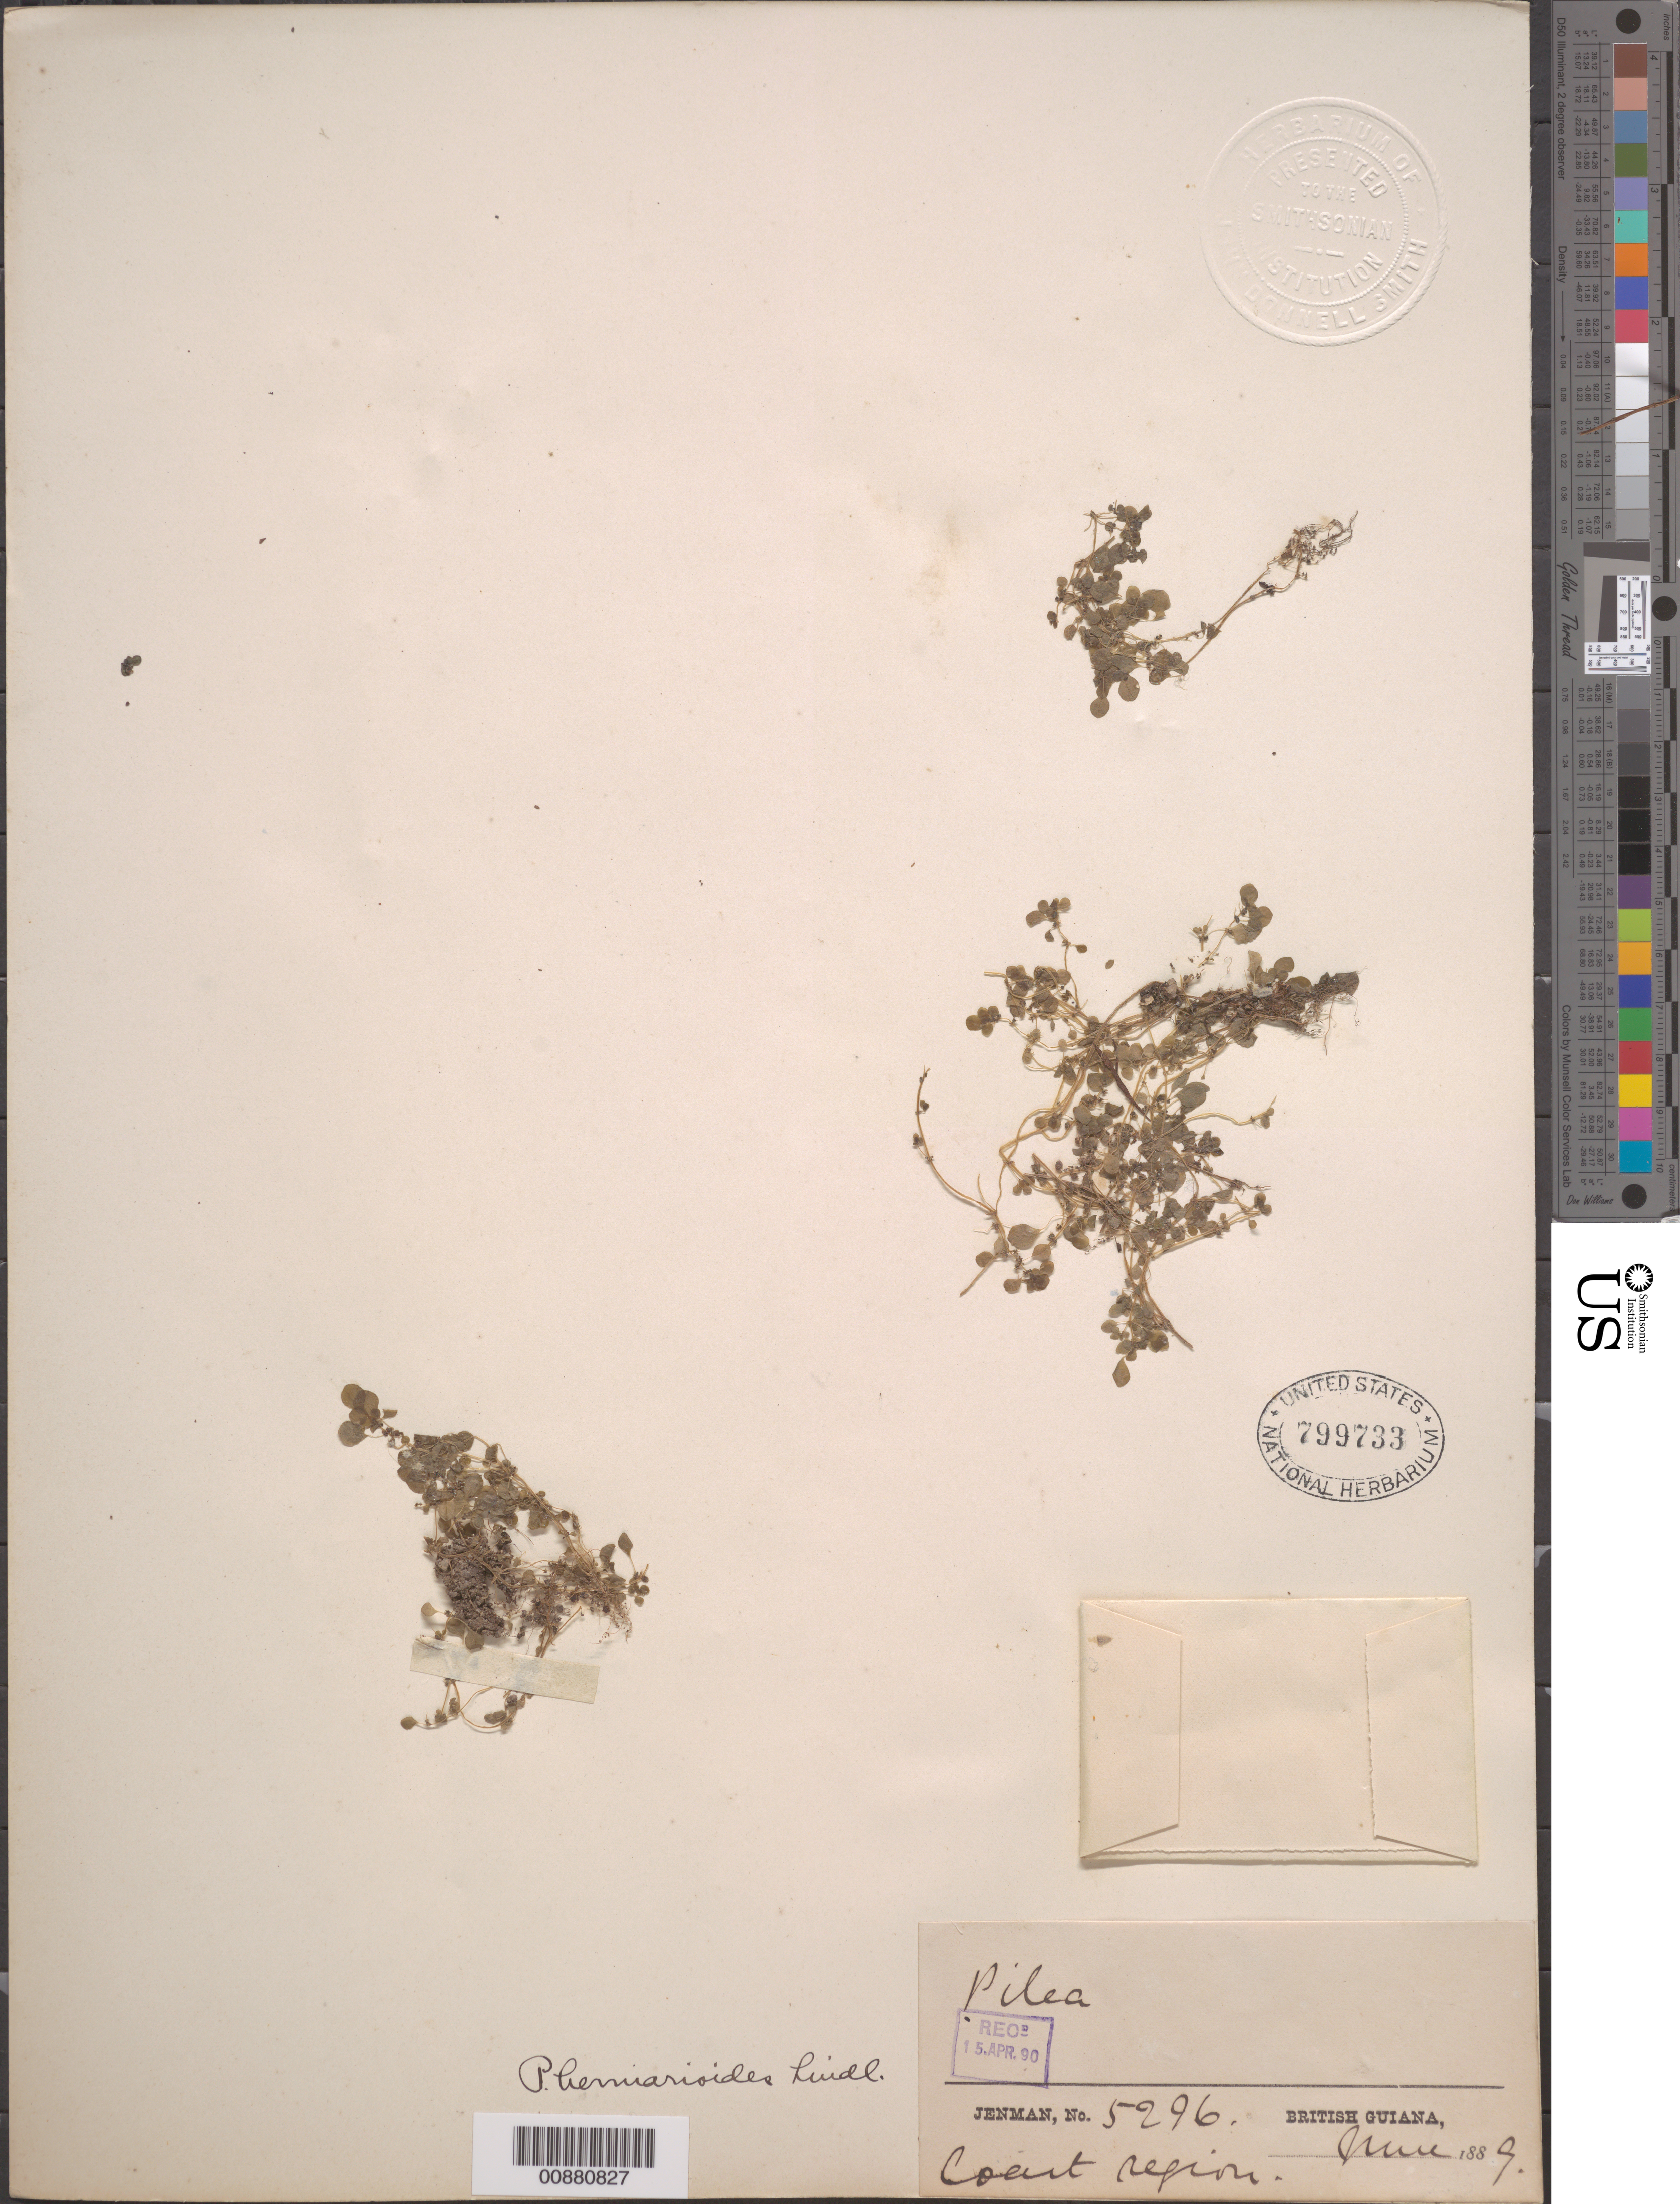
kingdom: Plantae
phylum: Tracheophyta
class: Magnoliopsida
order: Rosales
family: Urticaceae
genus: Pilea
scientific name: Pilea herniarioides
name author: (Sw.) Lindl.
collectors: G. S. Jenman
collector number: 5296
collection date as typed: June 1889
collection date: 1889-06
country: Guyana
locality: Coast Region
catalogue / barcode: US 799733